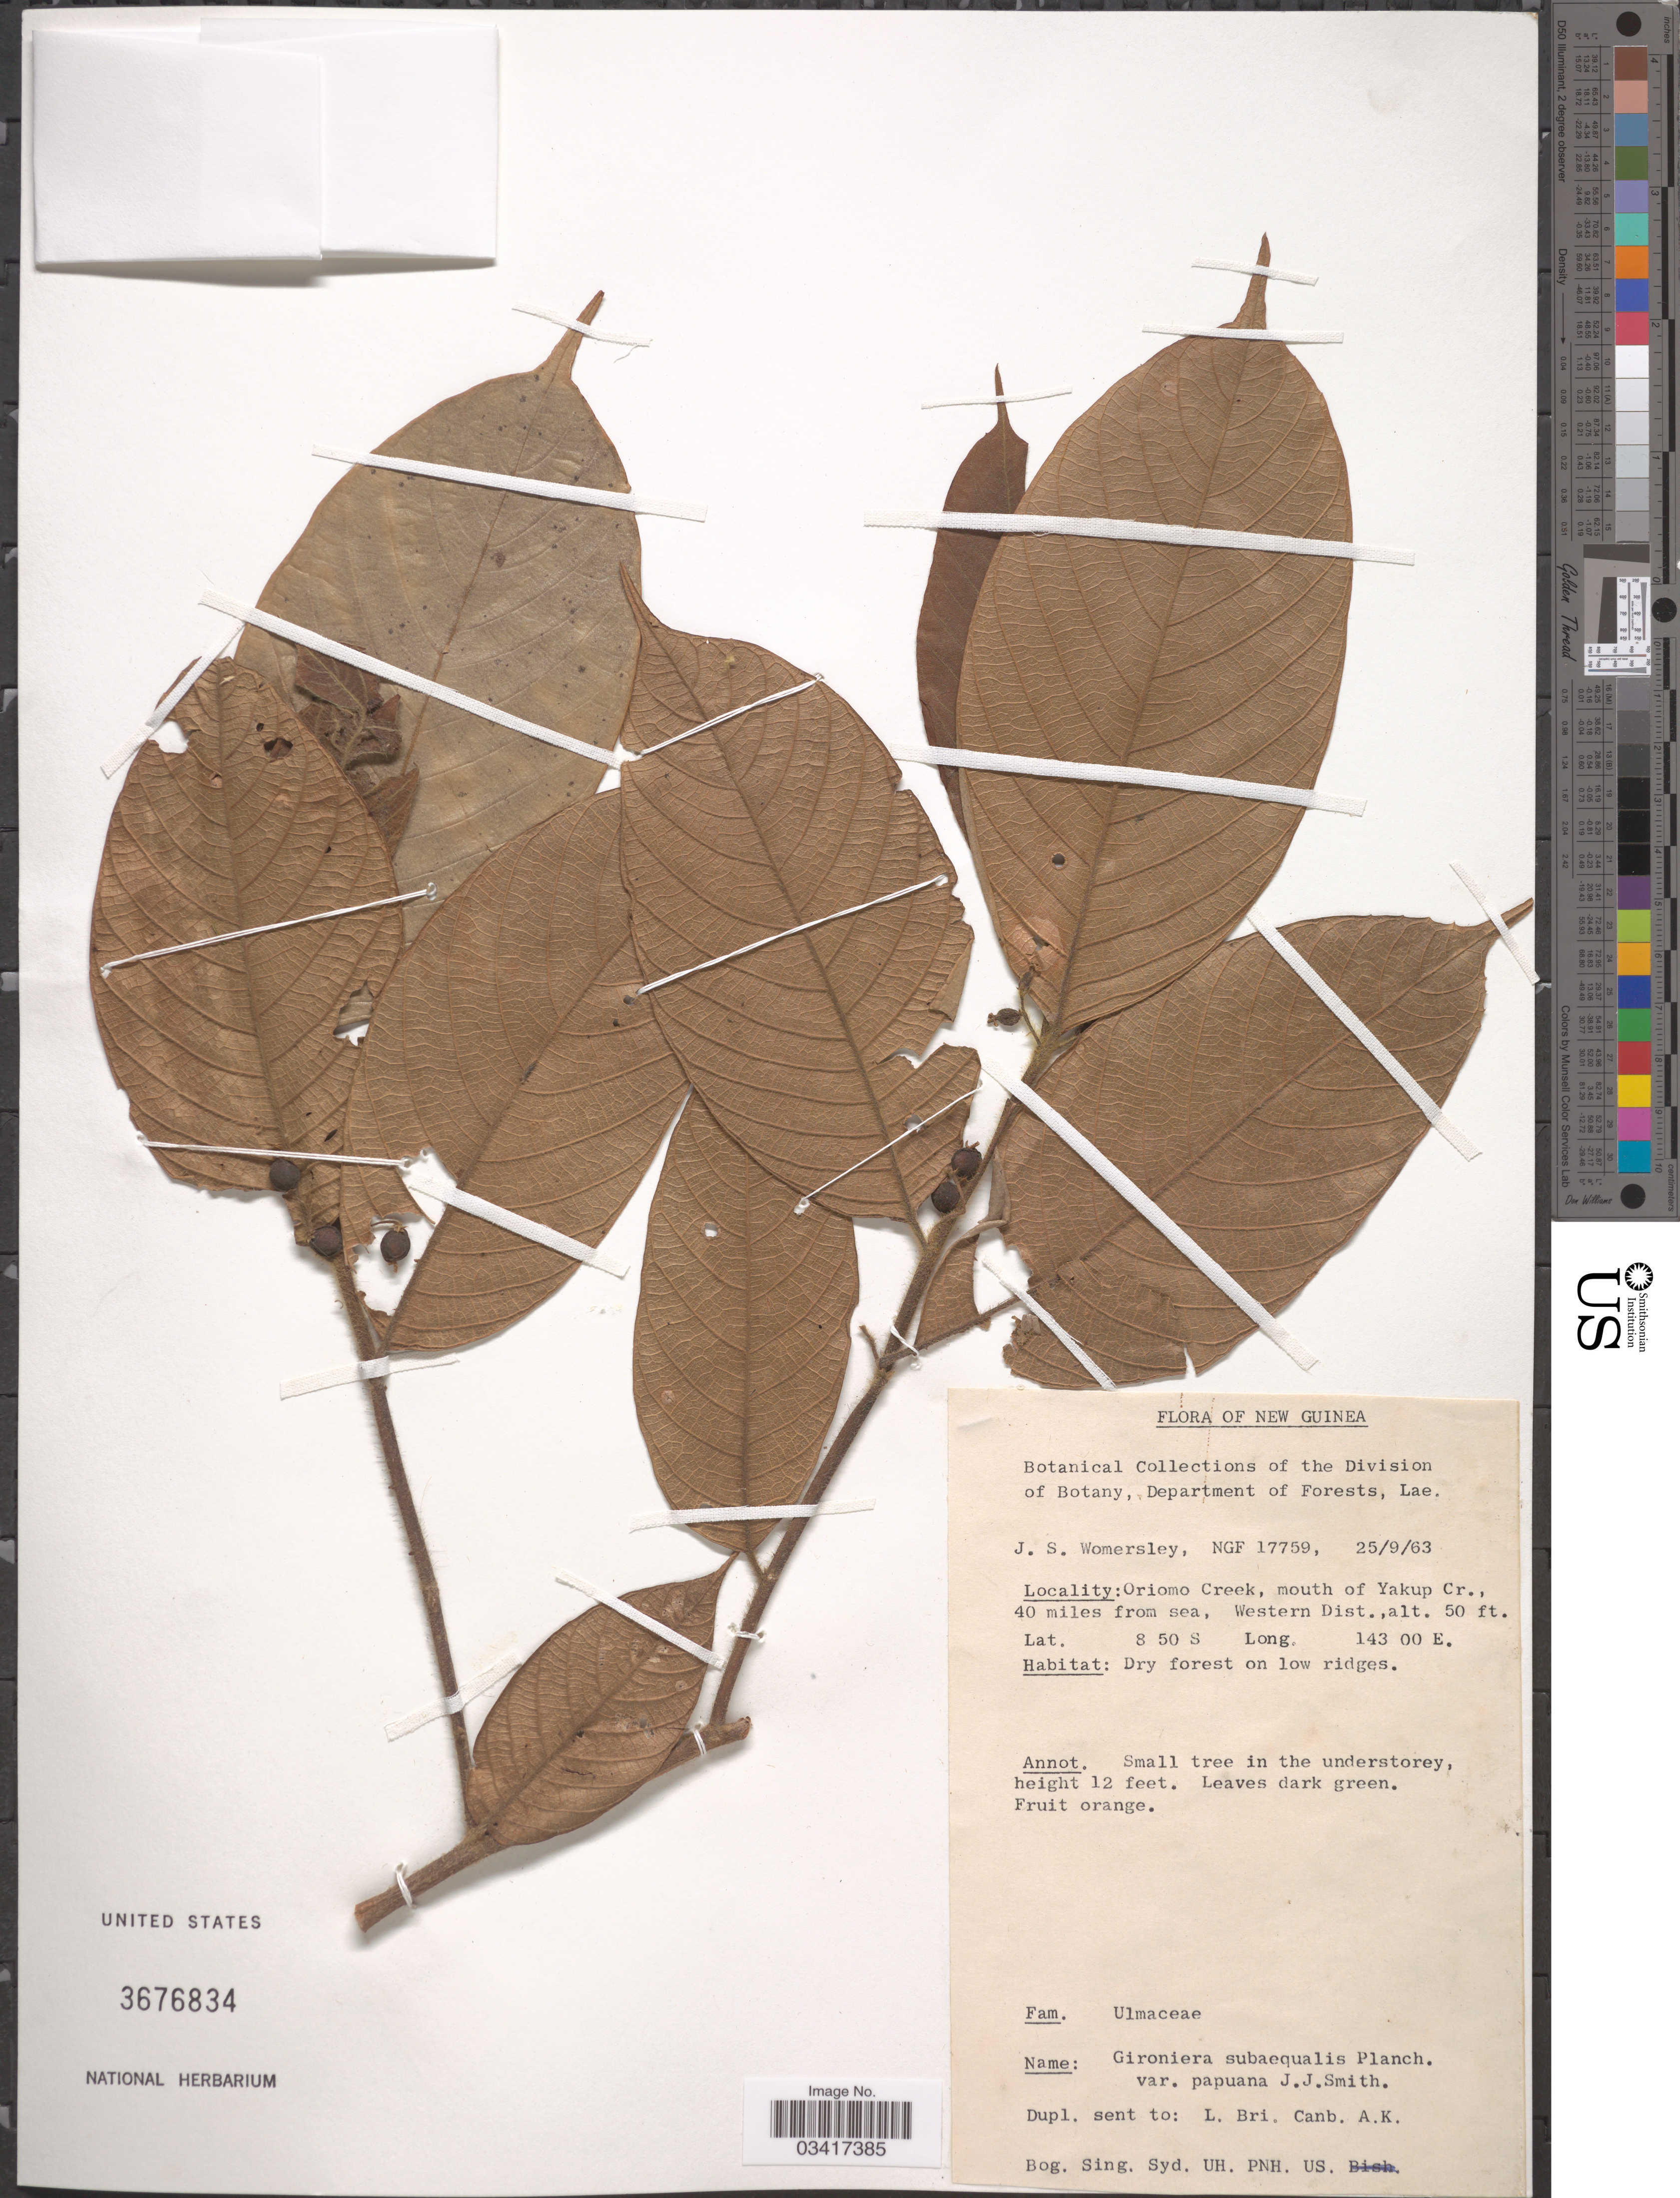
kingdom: Plantae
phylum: Tracheophyta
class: Magnoliopsida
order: Rosales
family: Cannabaceae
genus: Gironniera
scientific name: Gironniera subaequalis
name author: Planch.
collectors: J. S. Womersley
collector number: NGF 17759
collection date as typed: Transcribed d/m/y: 25/9/63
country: Papua New Guinea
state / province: Manus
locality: New Guinea. Oriomo Creek, mouth of Yakup Cr., 40 miles from sea, Western Dist.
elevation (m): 15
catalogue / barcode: US 3676834